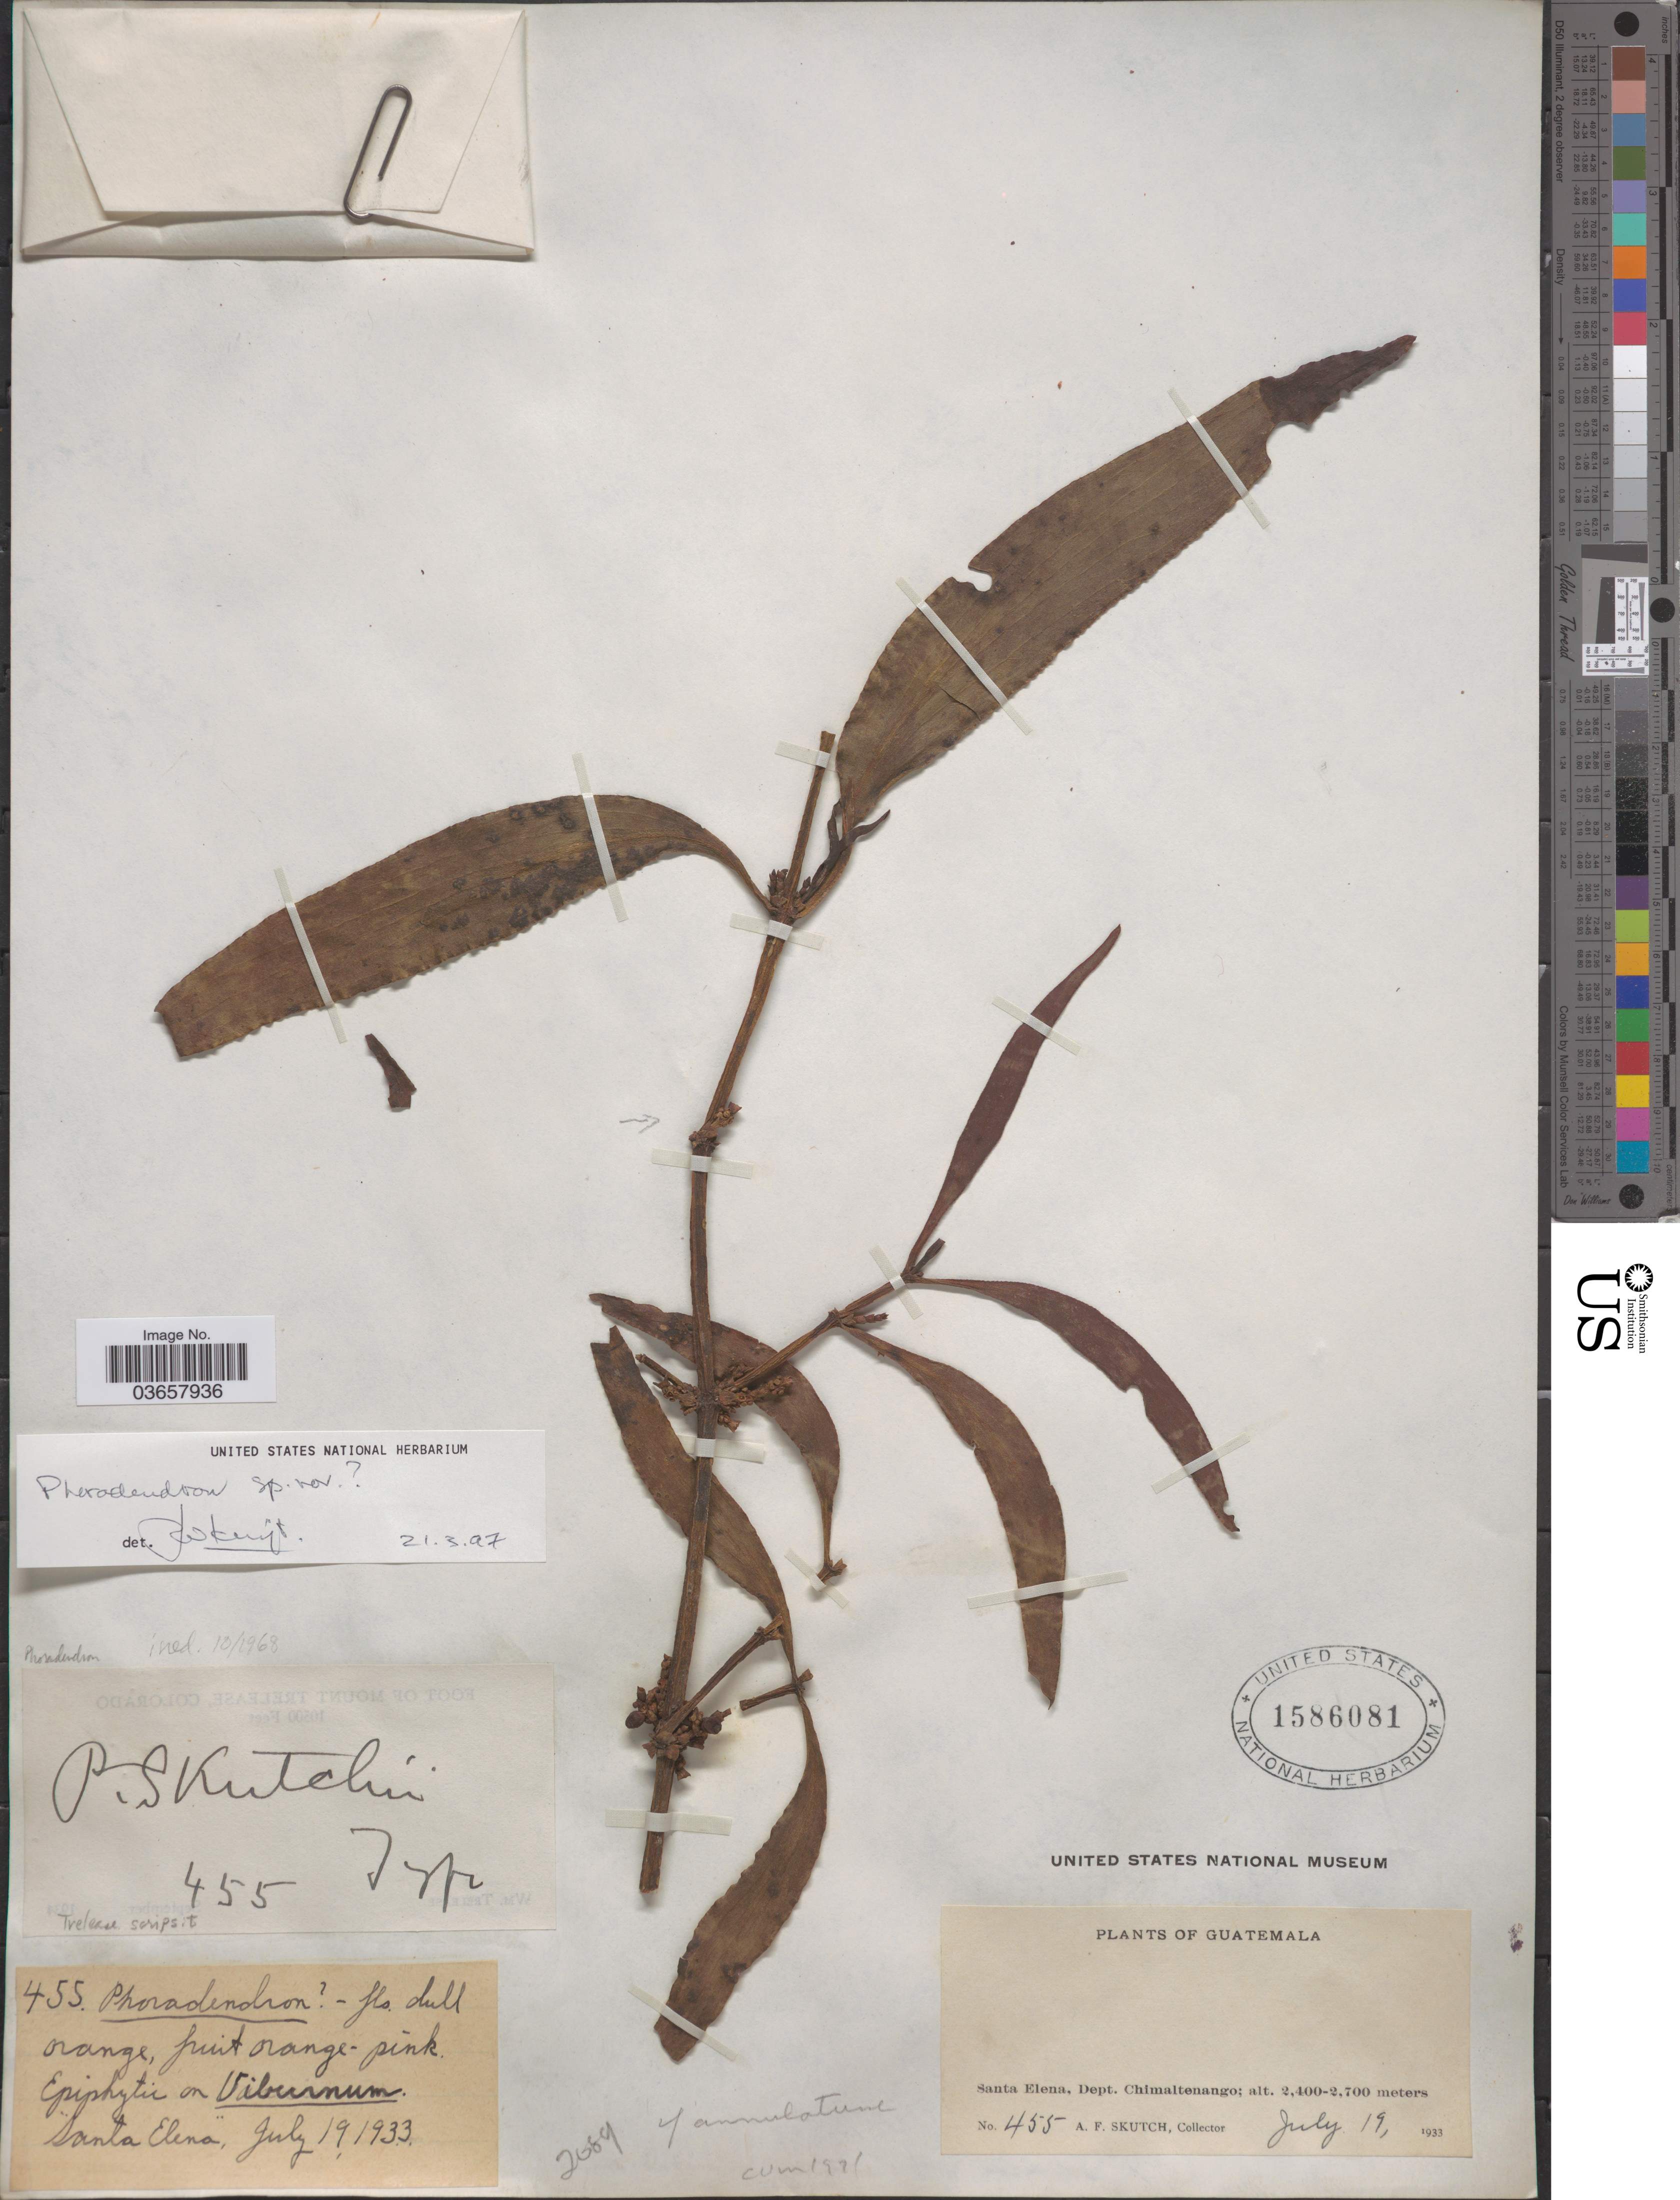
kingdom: Plantae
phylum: Tracheophyta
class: Magnoliopsida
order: Santalales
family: Viscaceae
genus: Phoradendron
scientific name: Phoradendron sp.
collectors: A. F. Skutch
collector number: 455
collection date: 1933-07-19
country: Guatemala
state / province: Chimaltenango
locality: Santa Elena, Dept. Chimaltenango.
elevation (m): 2400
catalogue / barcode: US 1586081